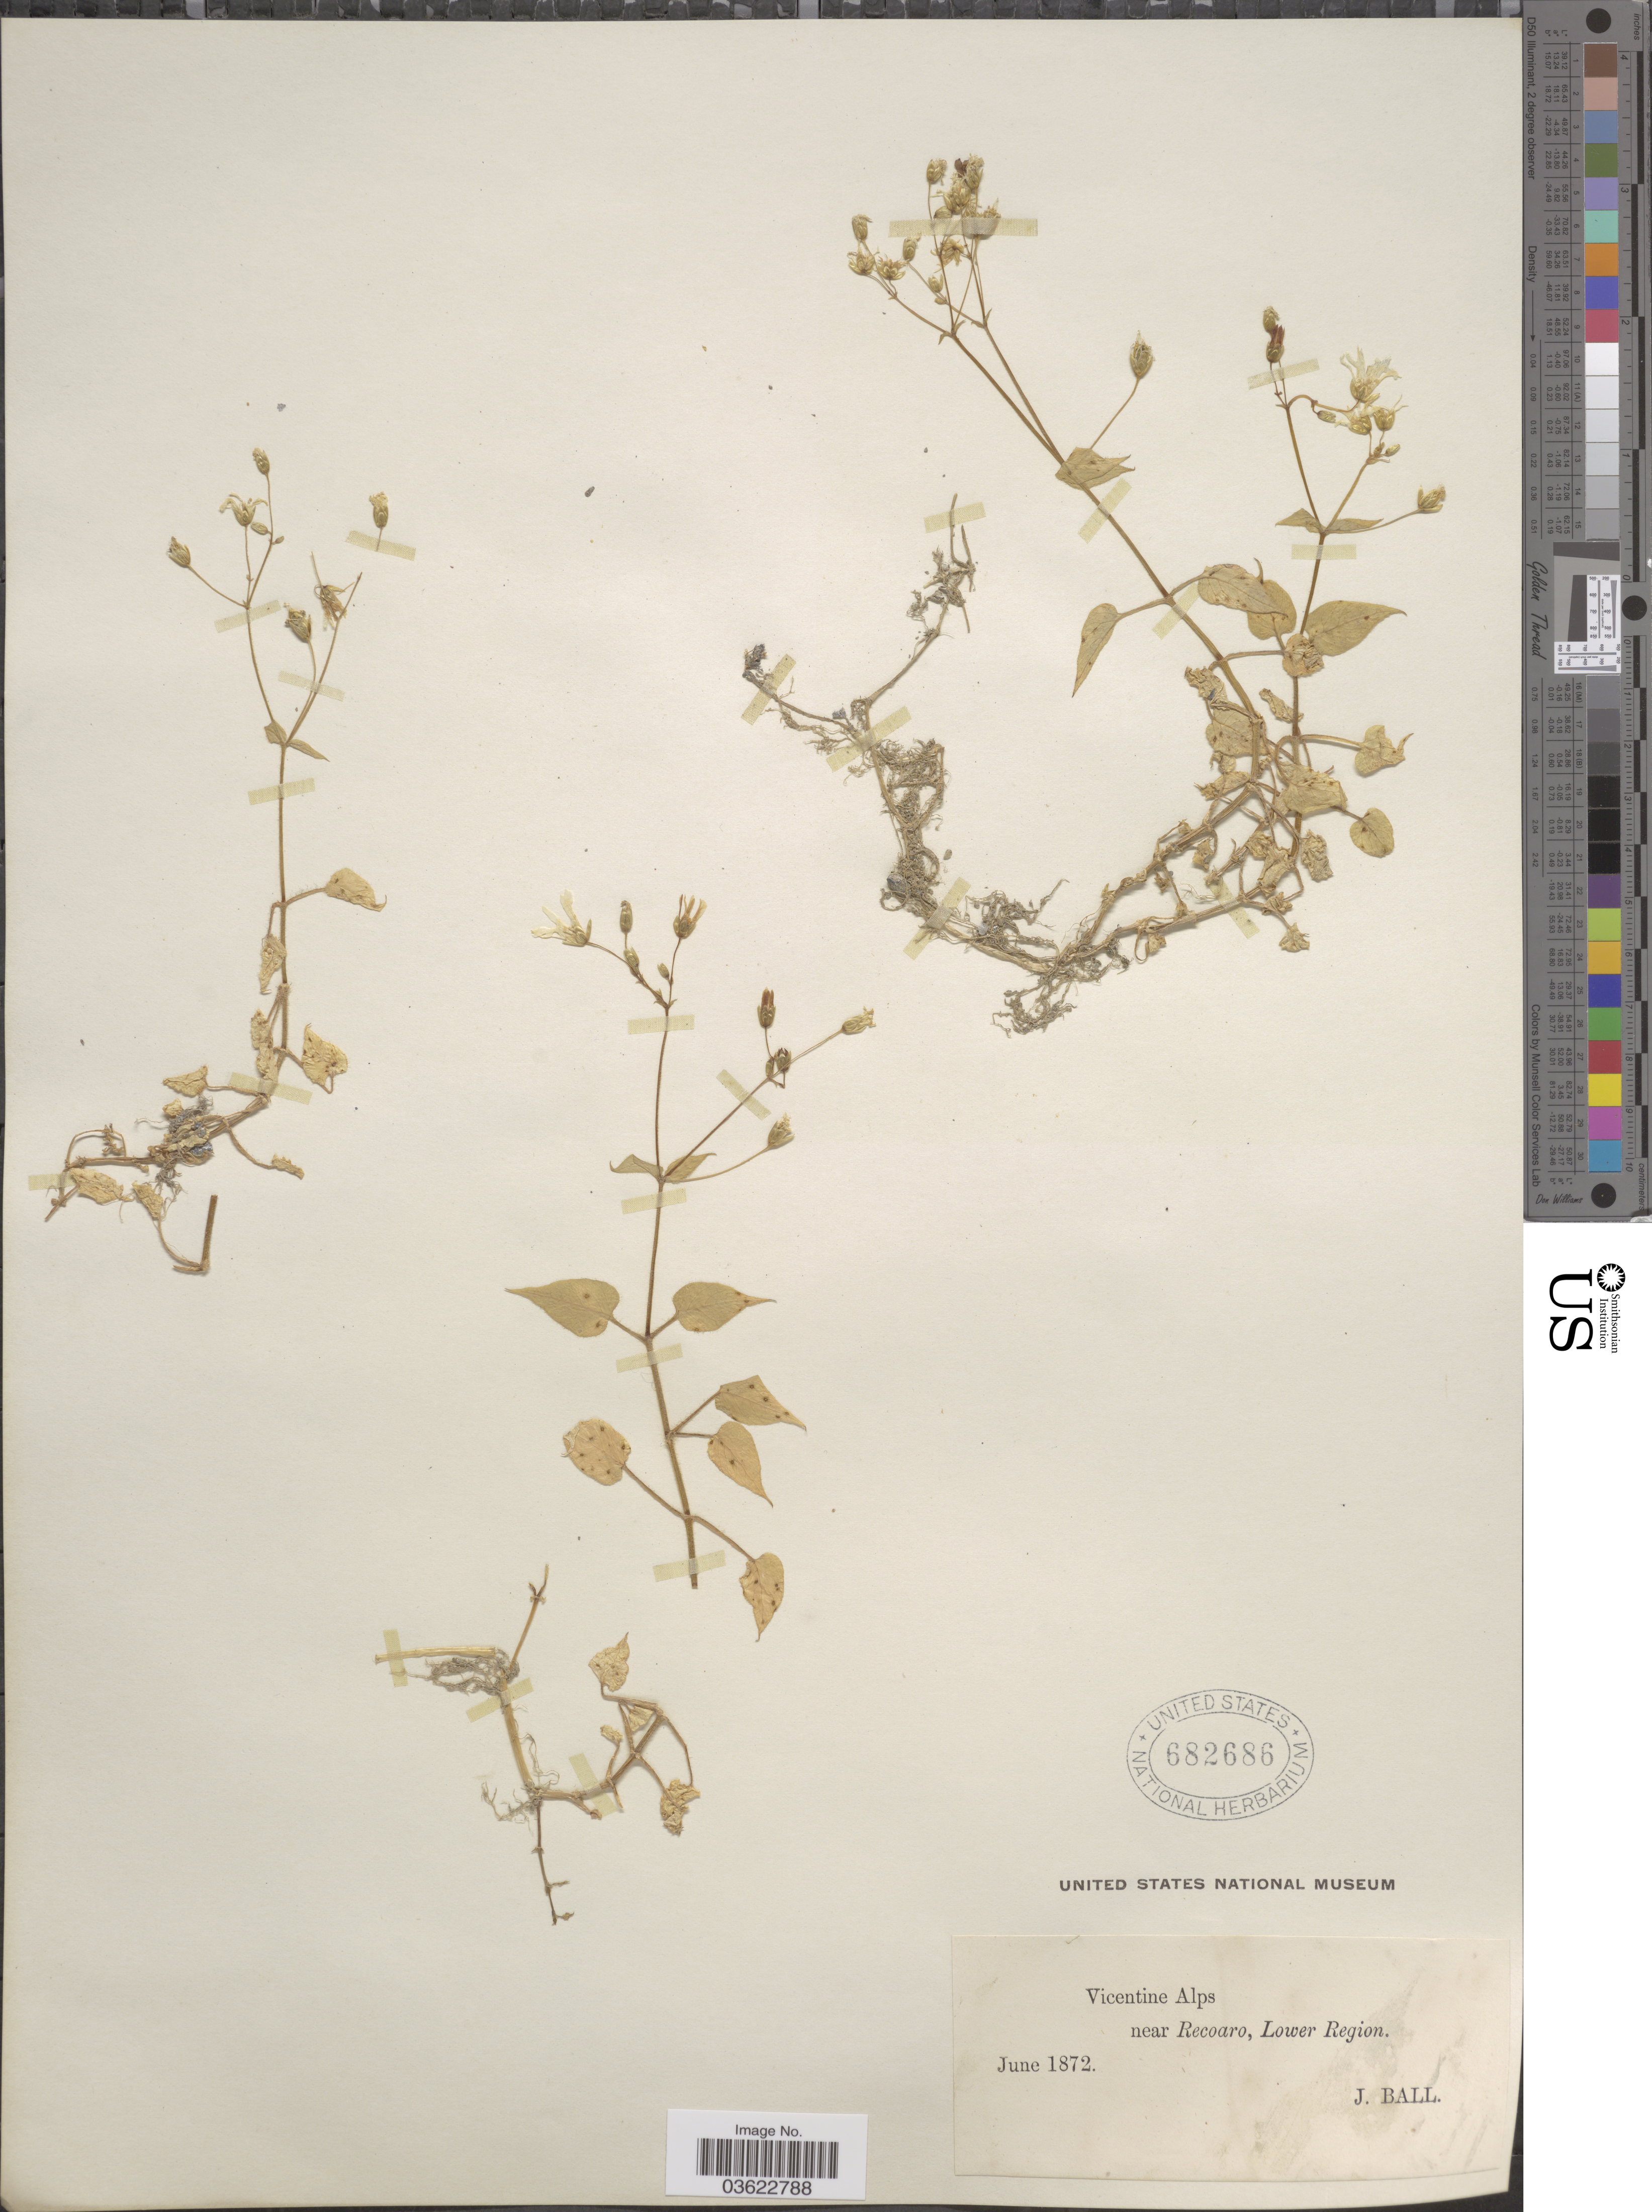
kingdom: Plantae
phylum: Tracheophyta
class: Magnoliopsida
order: Caryophyllales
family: Caryophyllaceae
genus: Arenaria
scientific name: Arenaria sp.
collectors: J. Ball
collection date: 1872-06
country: Italy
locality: Vicentine Alps near Recoaro, Lower Region.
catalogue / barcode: US 682686